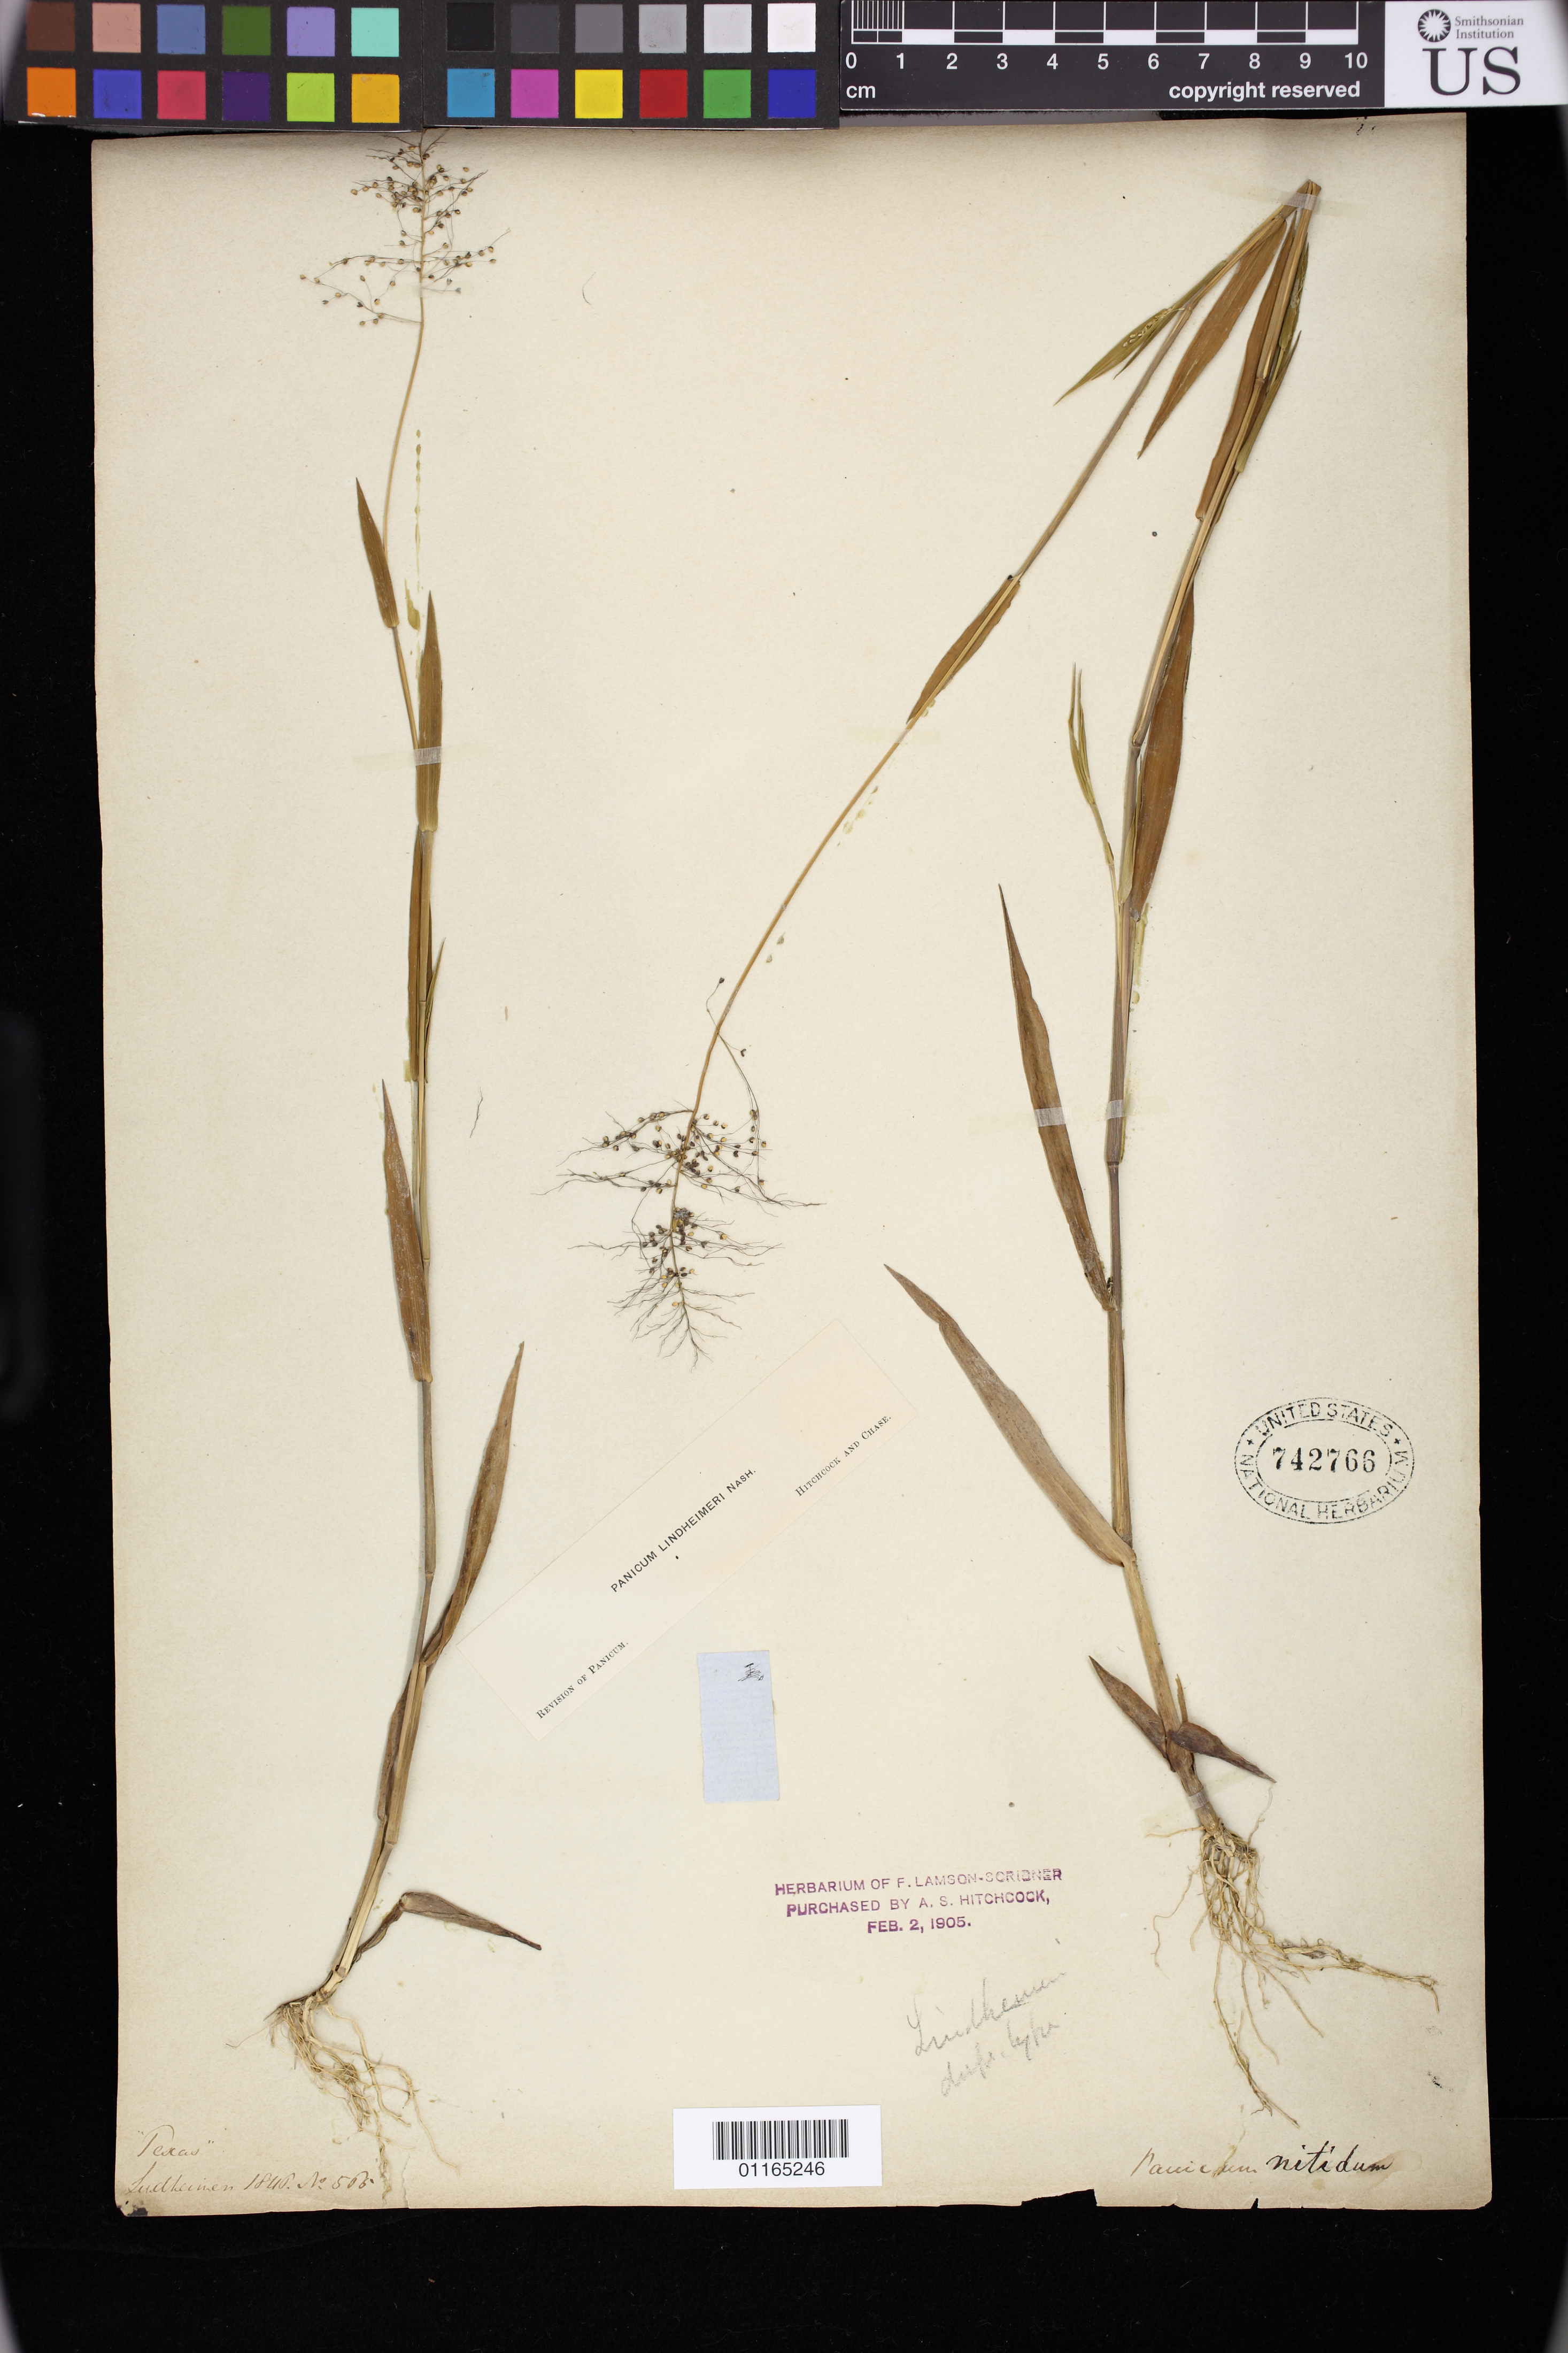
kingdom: Plantae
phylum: Tracheophyta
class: Liliopsida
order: Poales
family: Poaceae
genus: Panicum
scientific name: Panicum lindheimeri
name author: Nash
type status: Isotype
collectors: F. J. Lindheimer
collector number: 565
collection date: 1846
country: United States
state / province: Texas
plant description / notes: ex herb Scribner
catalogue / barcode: US 742766